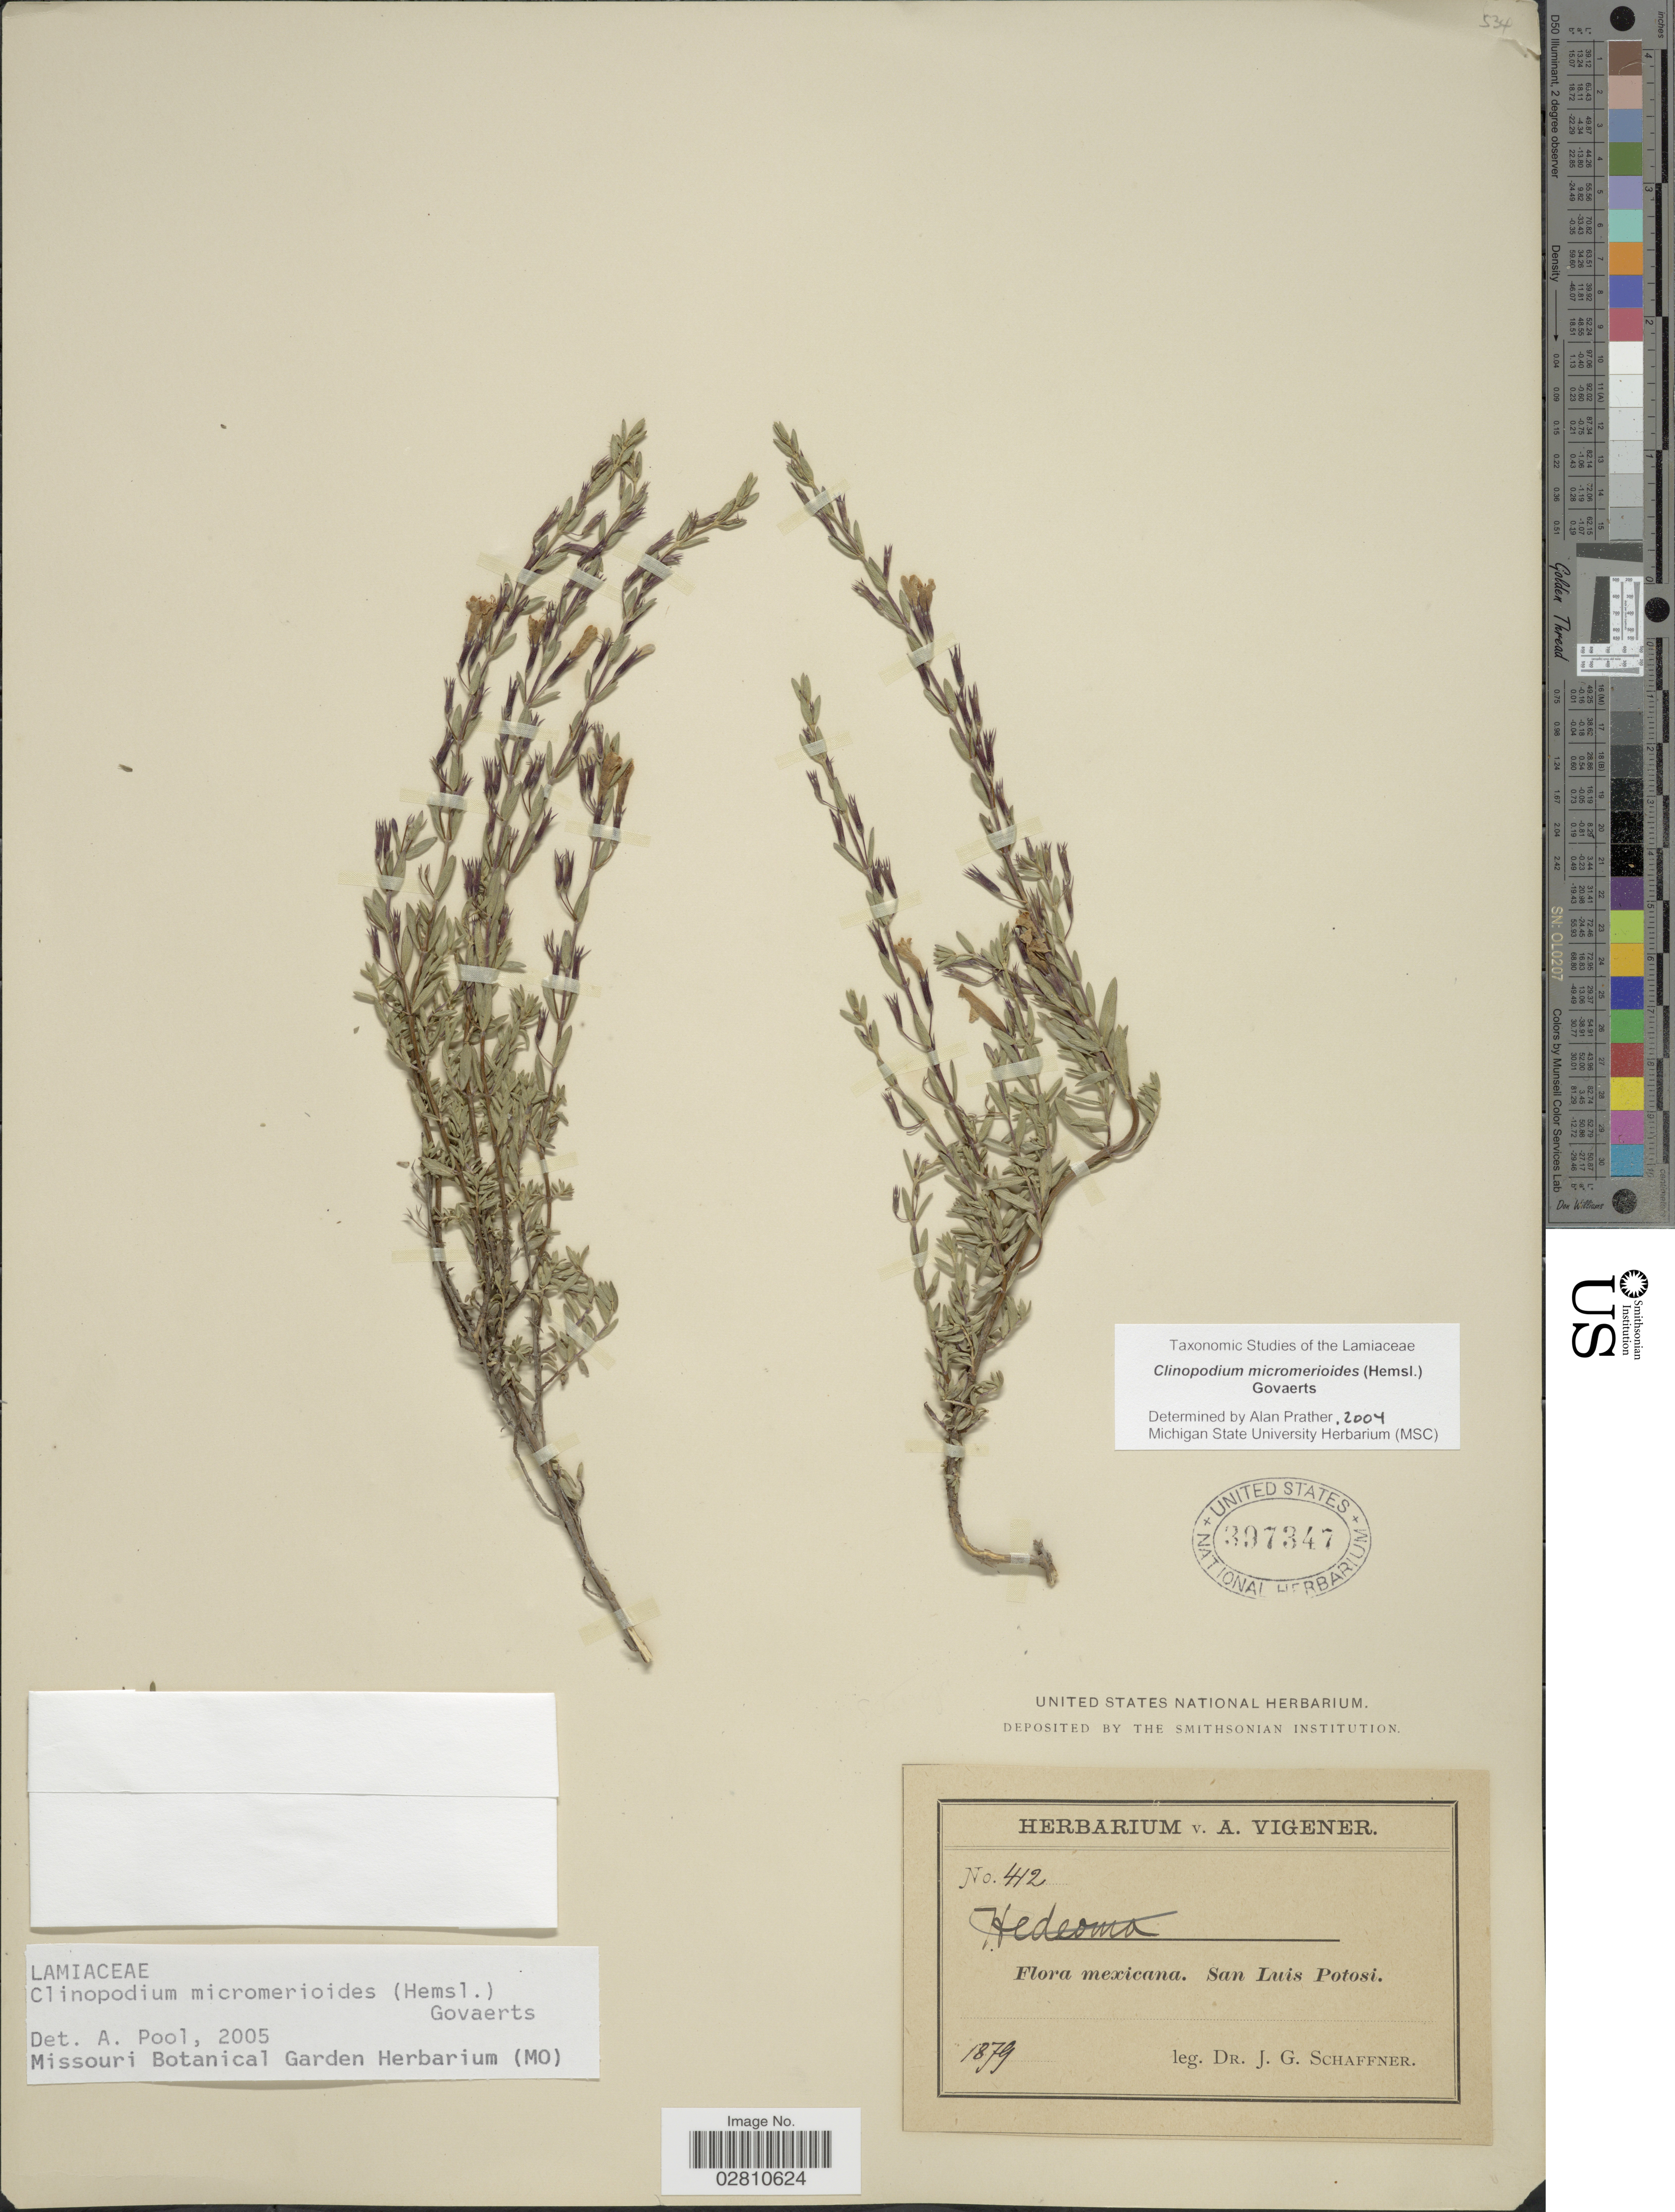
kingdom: Plantae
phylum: Tracheophyta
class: Magnoliopsida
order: Lamiales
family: Lamiaceae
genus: Clinopodium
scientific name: Clinopodium micromerioides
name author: (Hemsl.) Govaerts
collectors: J. G. Schaffner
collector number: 412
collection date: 1879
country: Mexico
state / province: San Luis Potosí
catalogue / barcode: US 397347